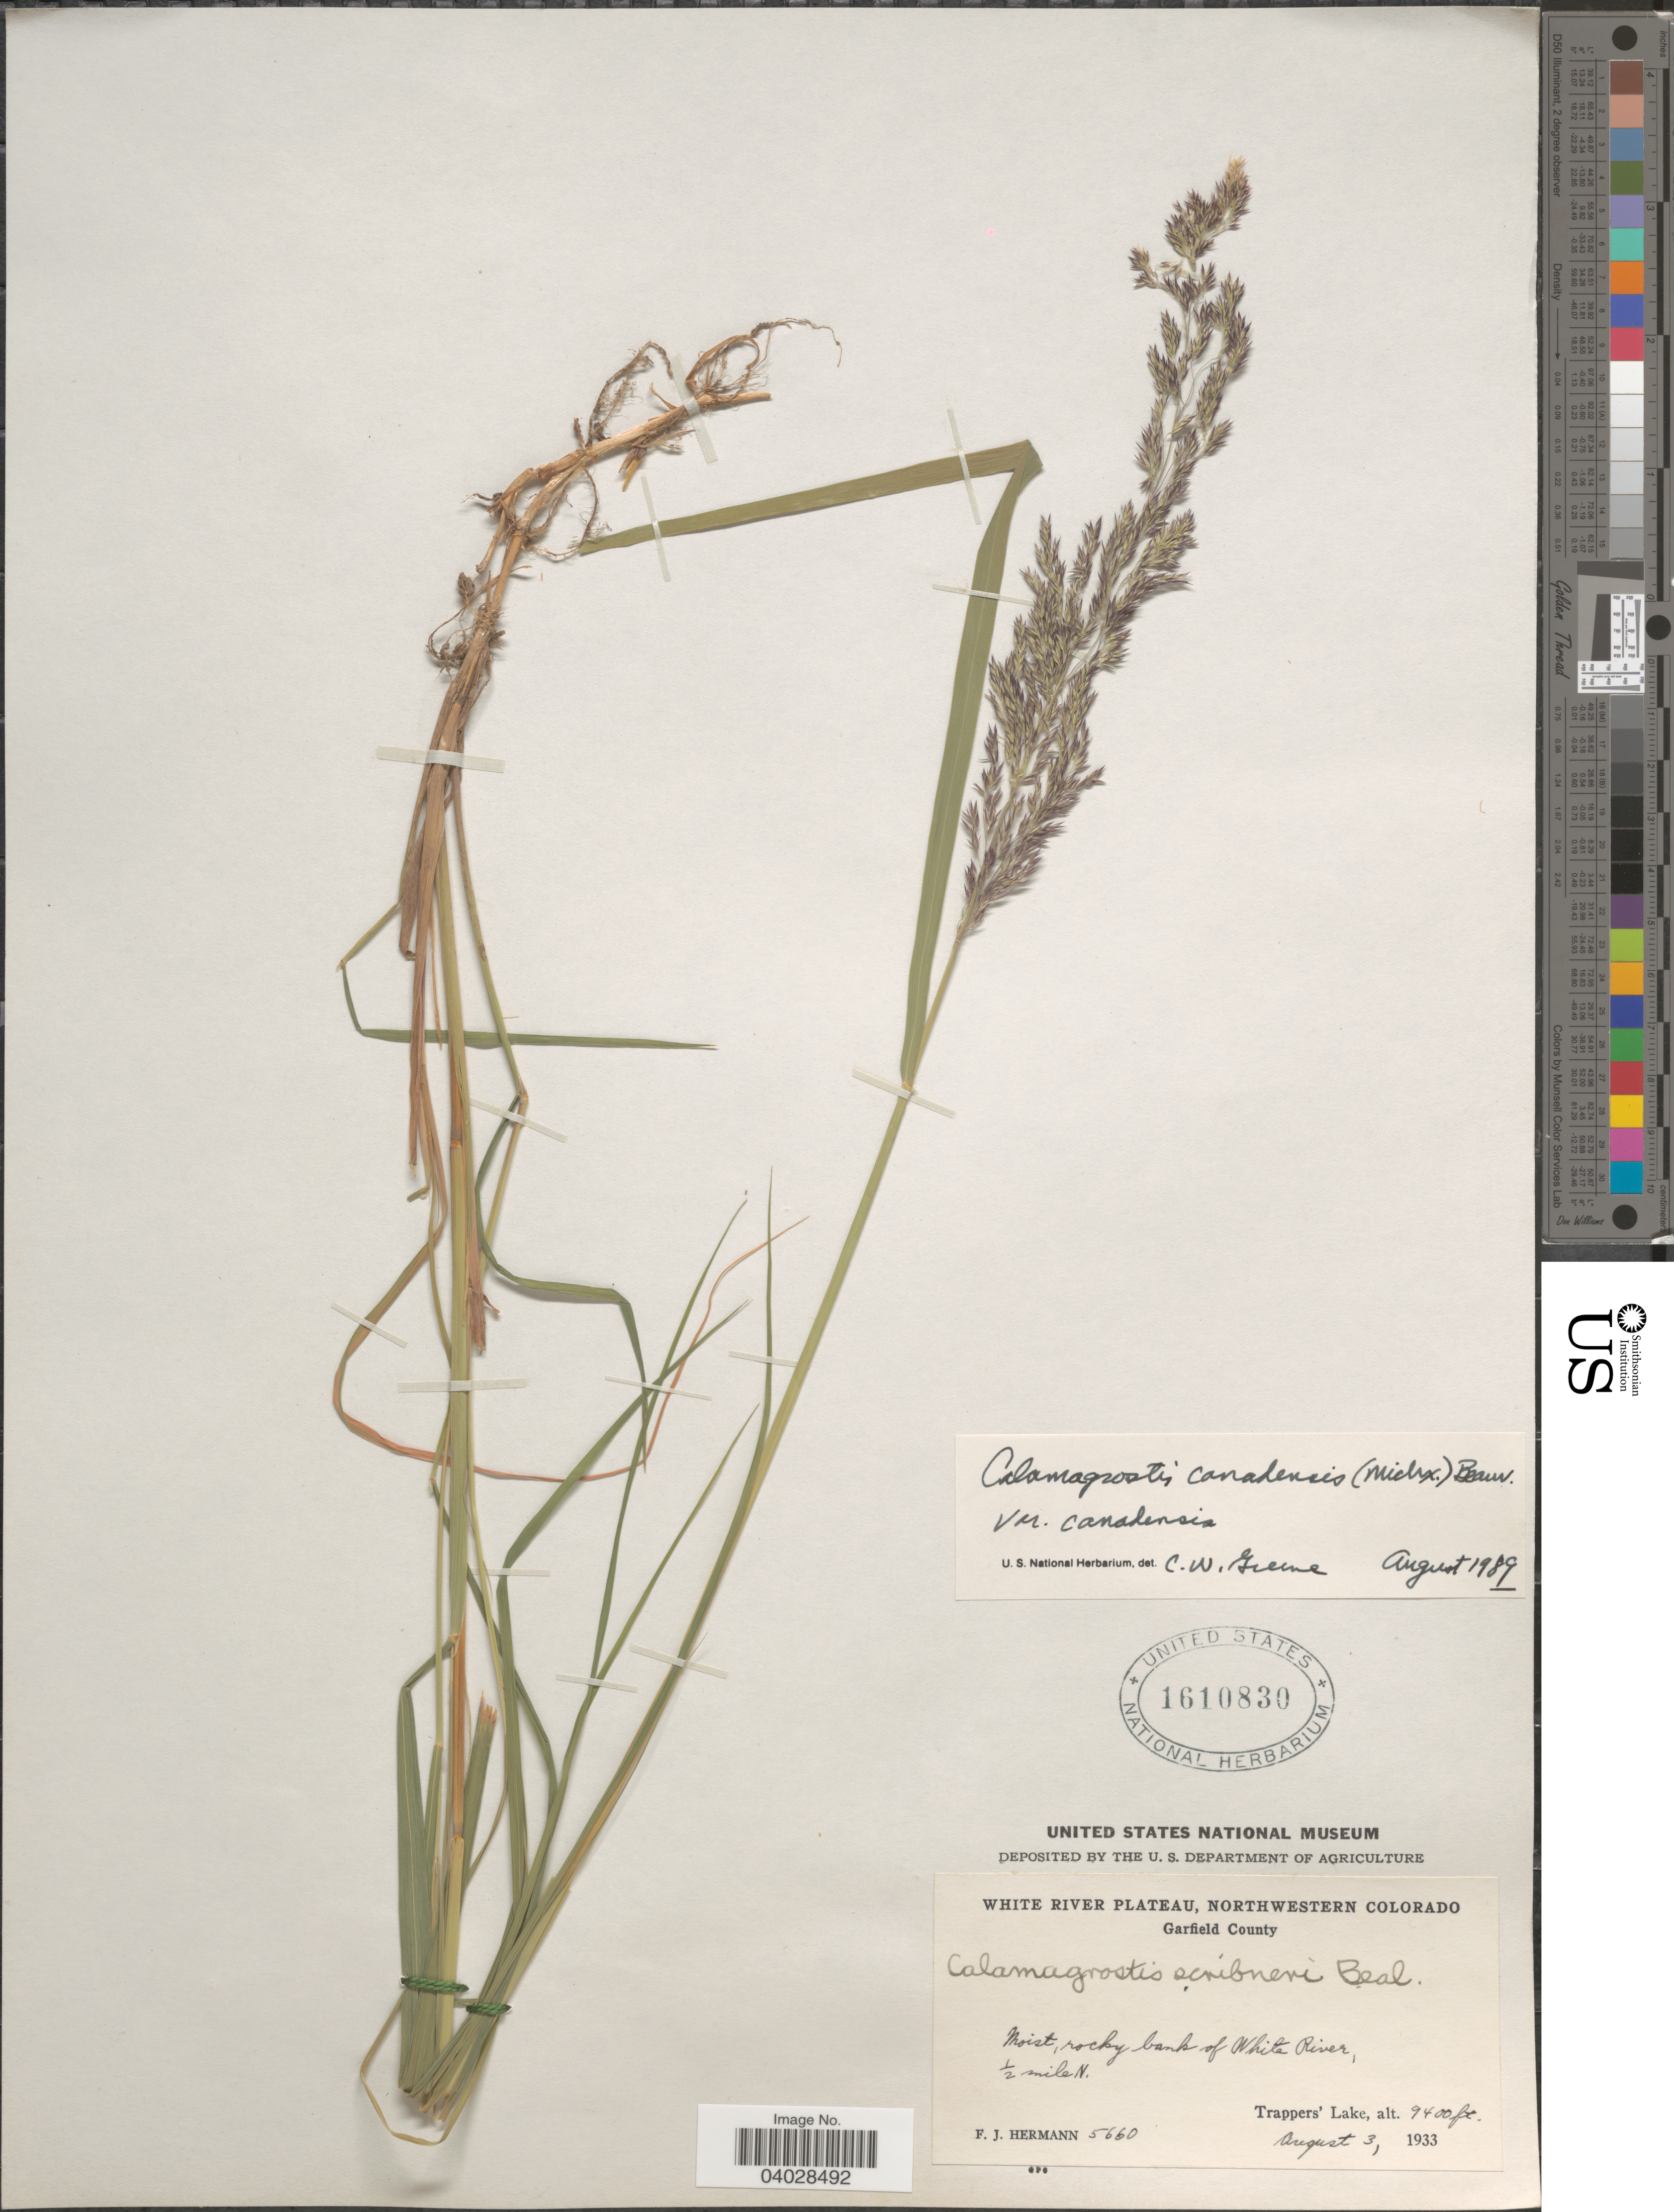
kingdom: Plantae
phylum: Tracheophyta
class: Liliopsida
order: Poales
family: Poaceae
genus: Calamagrostis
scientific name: Calamagrostis canadensis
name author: (Michx.) P. Beauv.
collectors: F. J. Hermann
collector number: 5660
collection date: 1933-08-03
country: United States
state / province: Colorado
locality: White River Plateau, Northwestern Colorado. Garfield County. Moist, rocky bank of White River, ½ mile N. Trappers' Lake.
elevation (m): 2865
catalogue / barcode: US 1610830